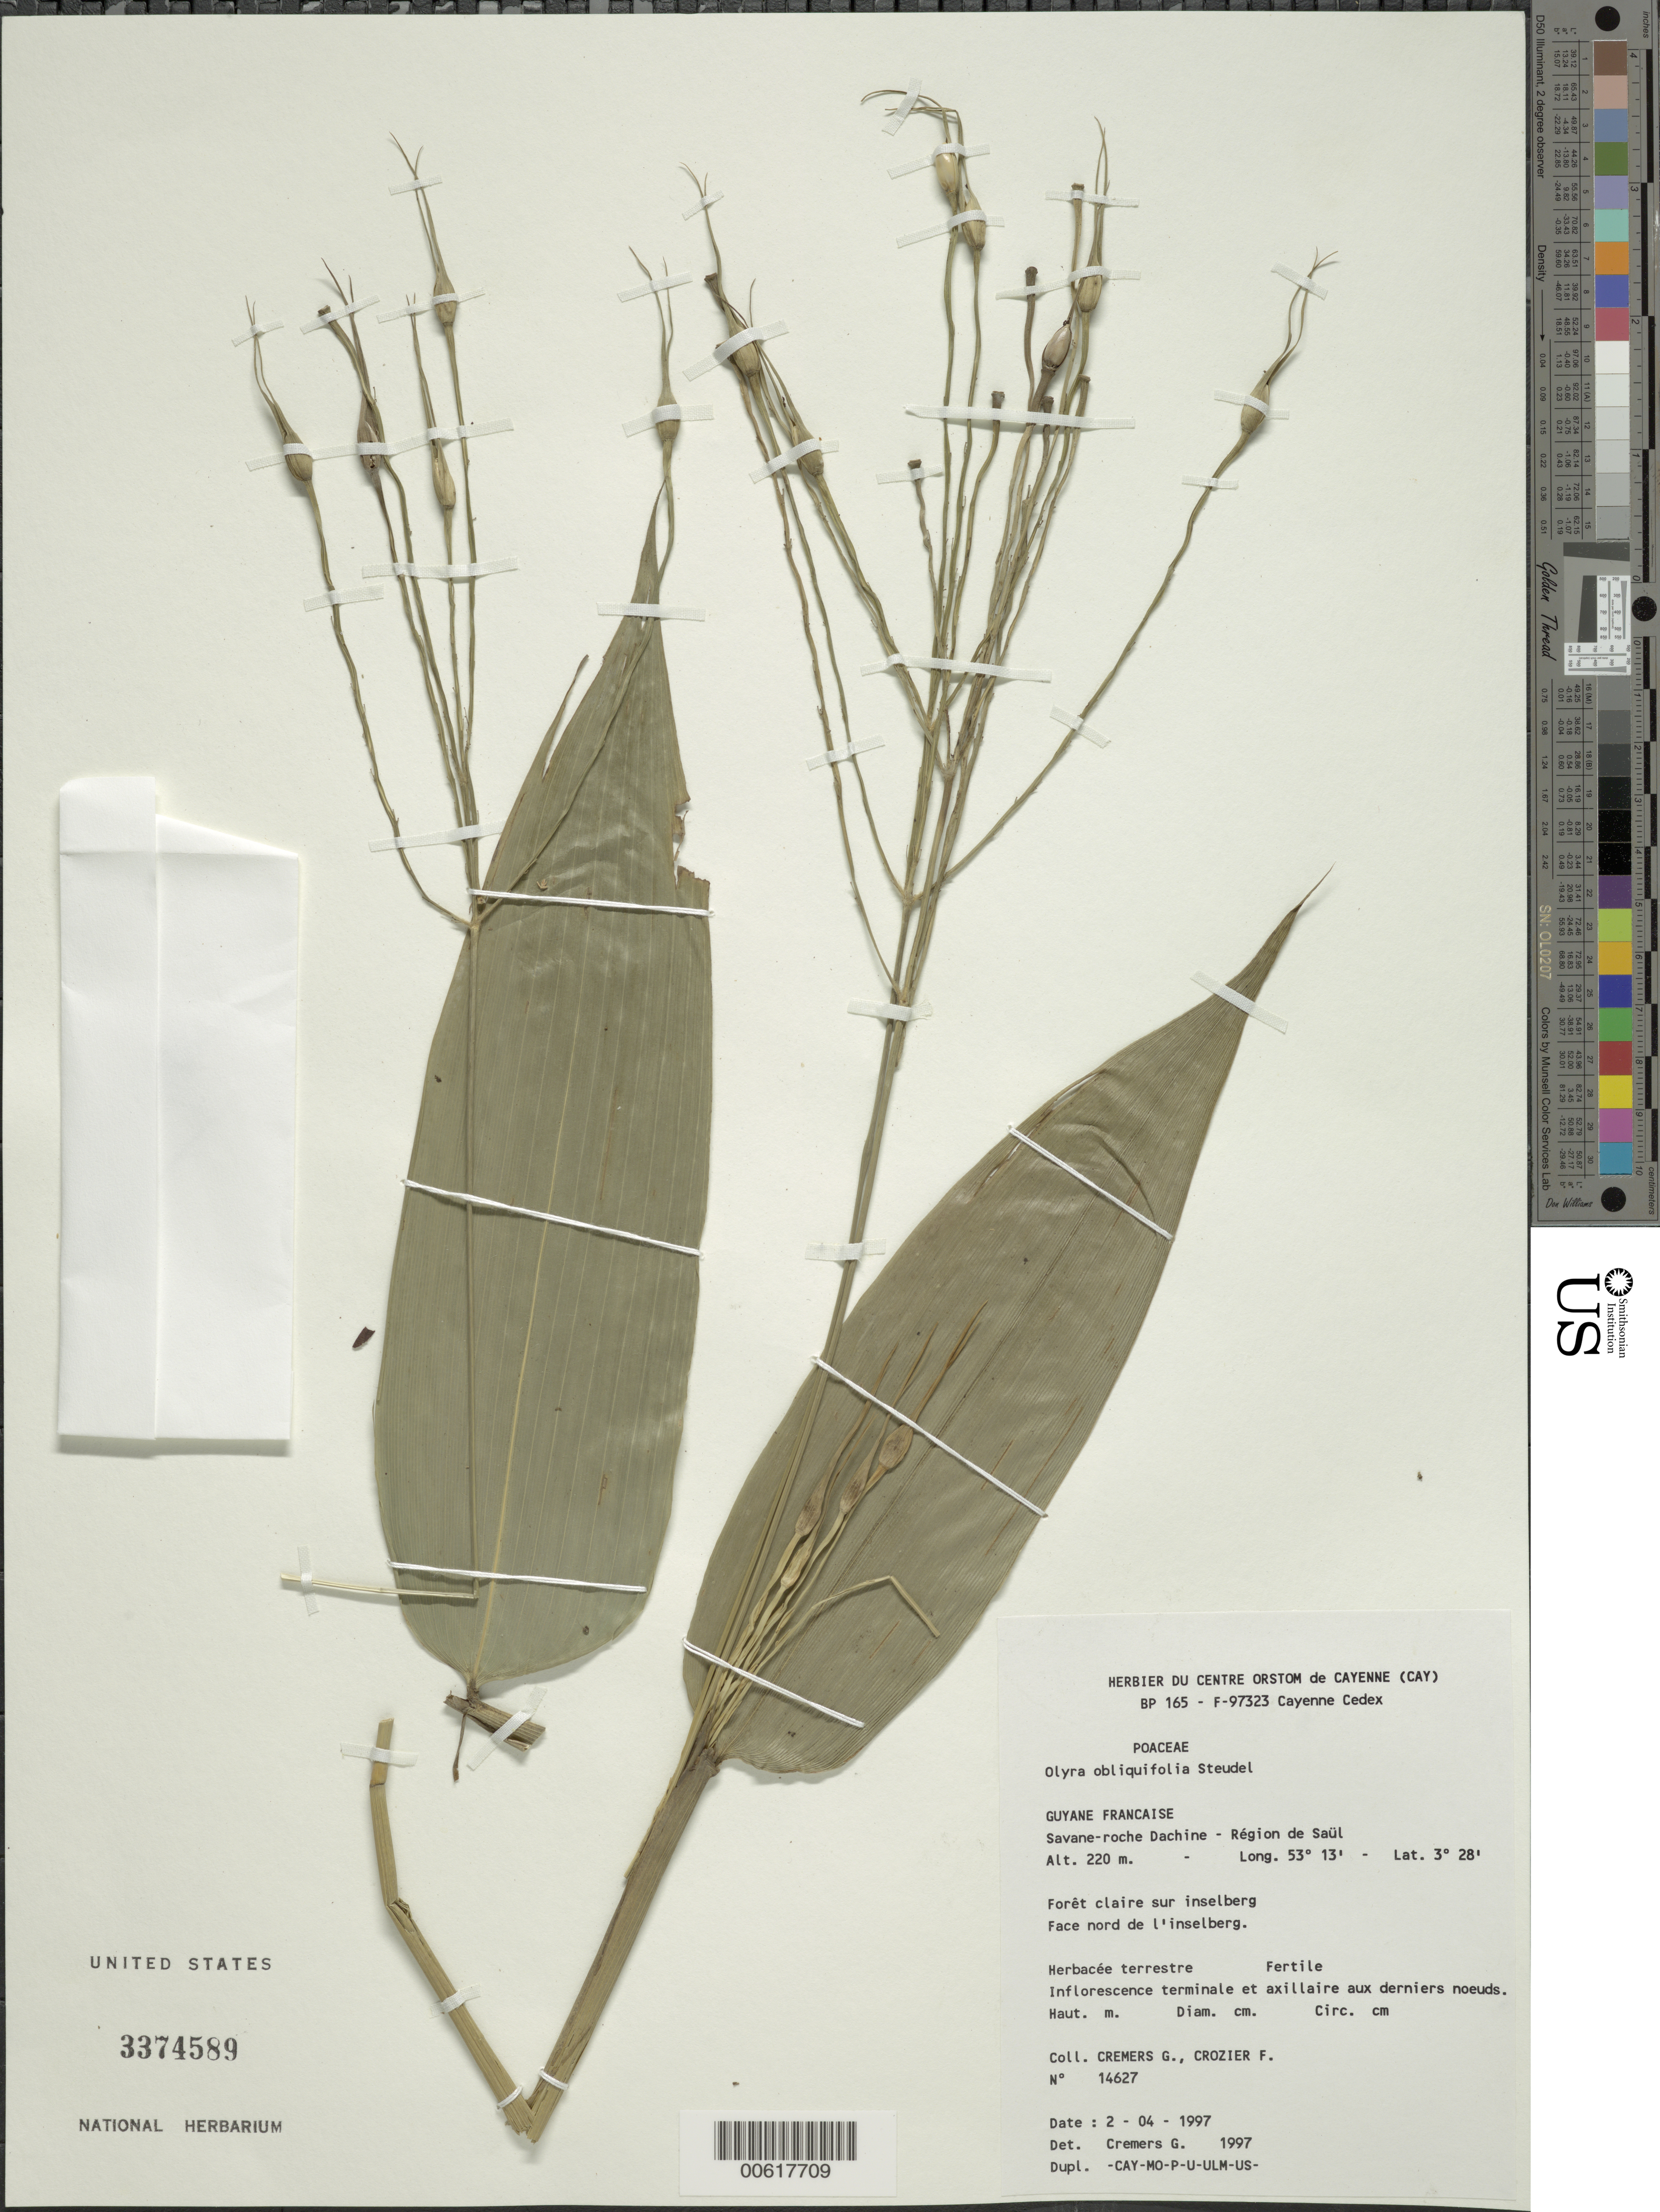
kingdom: Plantae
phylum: Tracheophyta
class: Liliopsida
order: Poales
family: Poaceae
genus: Olyra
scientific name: Olyra obliquifolia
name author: Steud.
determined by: Cremers, Georges A.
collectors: G. Cremers & F. Crozier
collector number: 14627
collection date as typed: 2-Apr-97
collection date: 1997-04-02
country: French Guiana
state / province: Saint-Laurent-du-Maroni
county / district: Saül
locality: Saül, savane-roche Dachine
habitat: Forêt claire sur inselberg. Face nord de l 'inselberg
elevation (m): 220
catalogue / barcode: US 3374589